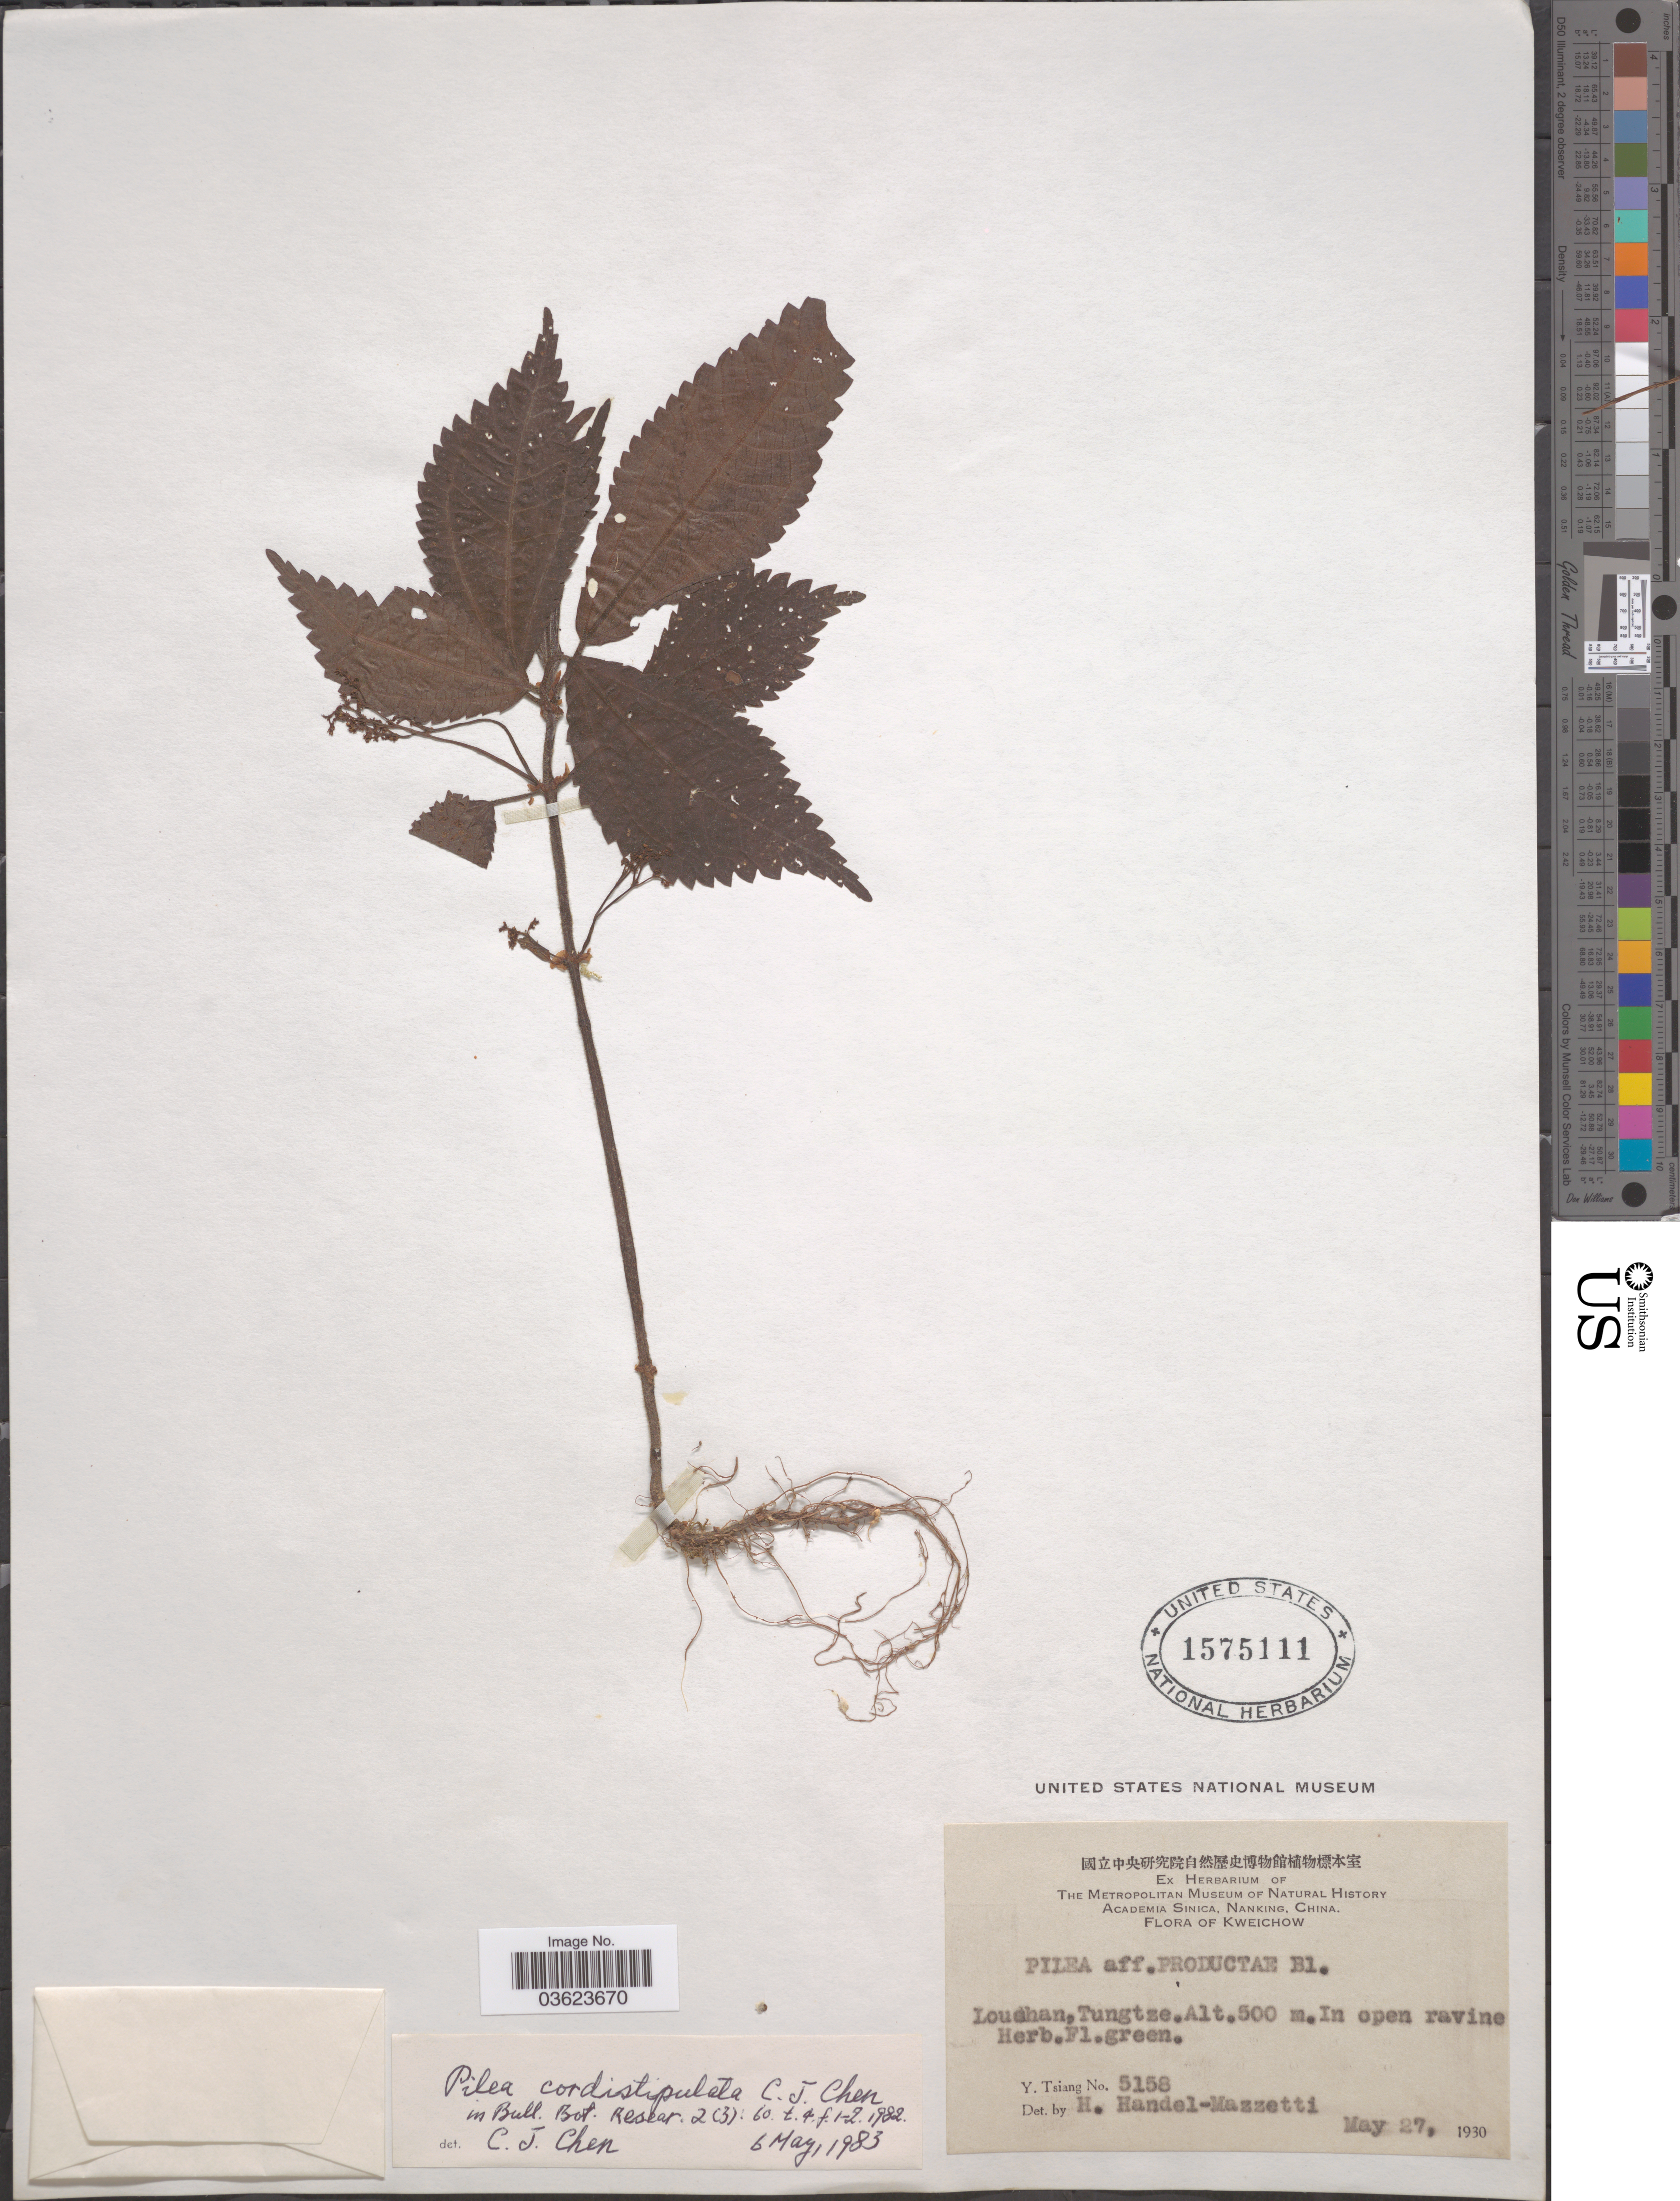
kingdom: Plantae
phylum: Tracheophyta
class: Magnoliopsida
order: Rosales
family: Urticaceae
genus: Pilea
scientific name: Pilea cordistipulata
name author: C.J. Chen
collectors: Y. Tsiang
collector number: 5158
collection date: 1930-05-27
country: China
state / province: Guizhou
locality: Kweichow. Loushan, Tungtze.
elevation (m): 500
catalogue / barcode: US 1575111